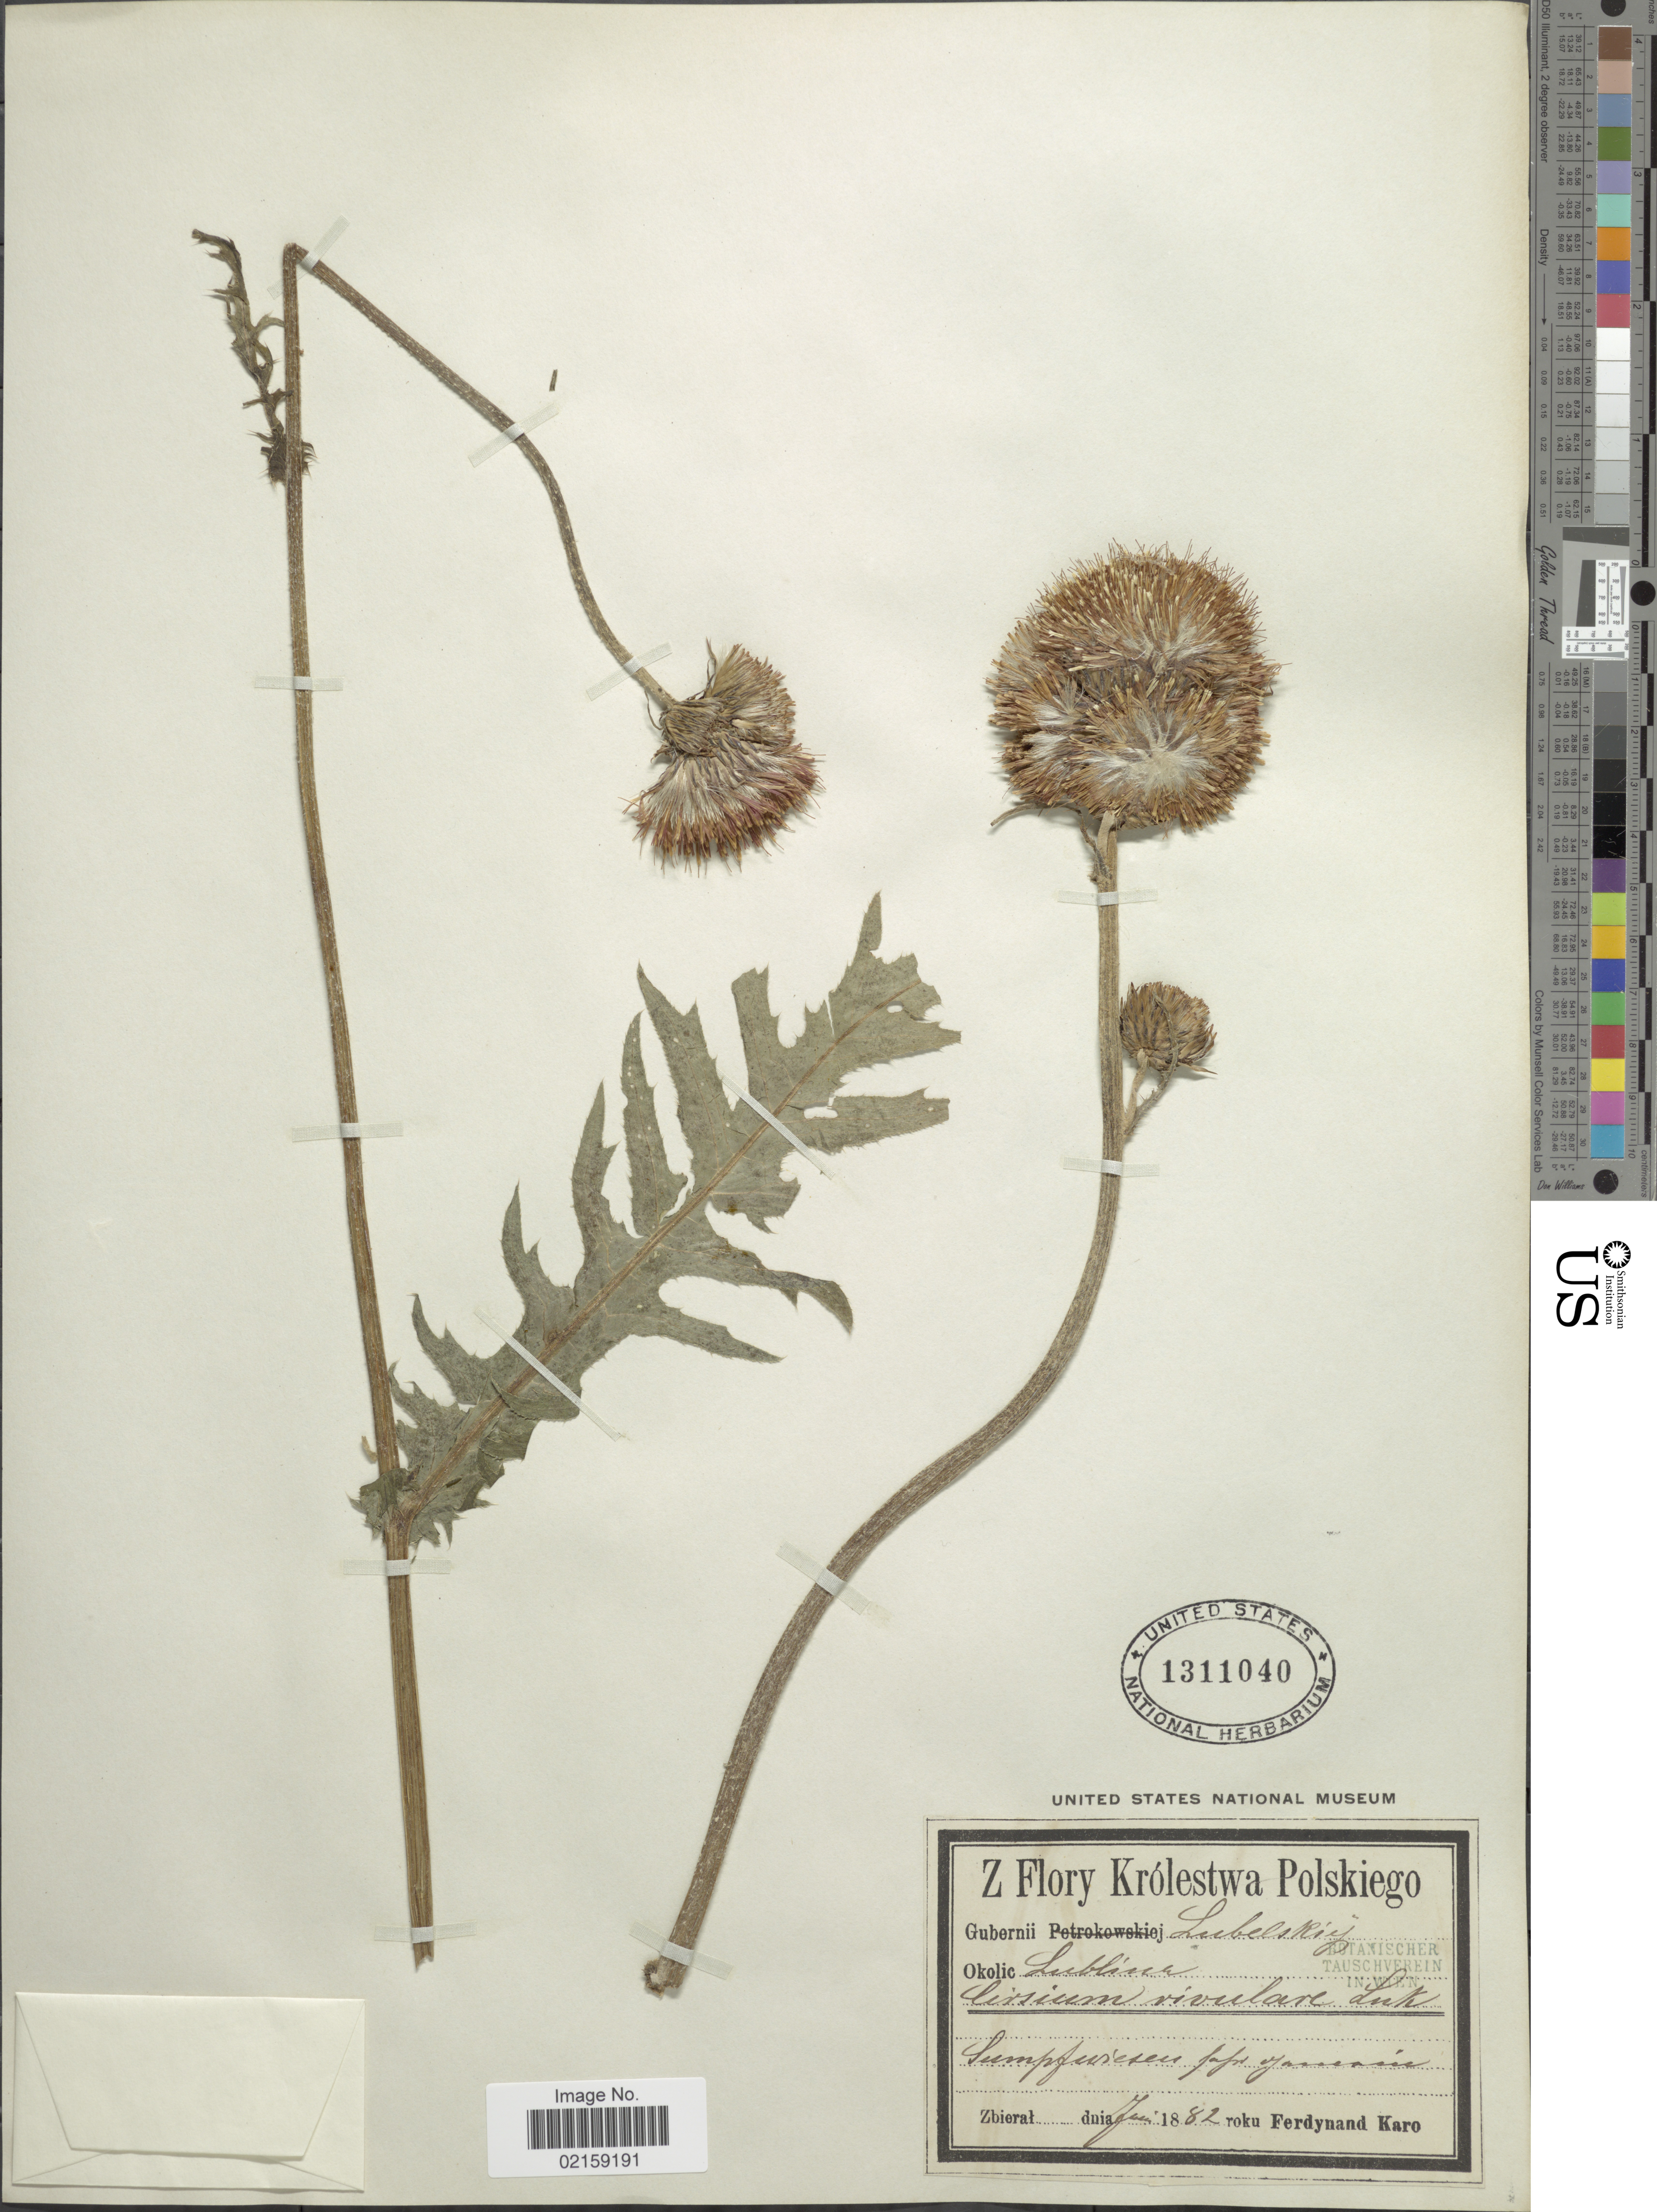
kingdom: Plantae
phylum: Tracheophyta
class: Magnoliopsida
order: Asterales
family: Asteraceae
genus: Cirsium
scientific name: Cirsium rivulare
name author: (Jacq.) All.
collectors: F. Karo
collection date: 1882-06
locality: Sumfusieten fafr Janeiarie [interpreted]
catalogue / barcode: US 1311040